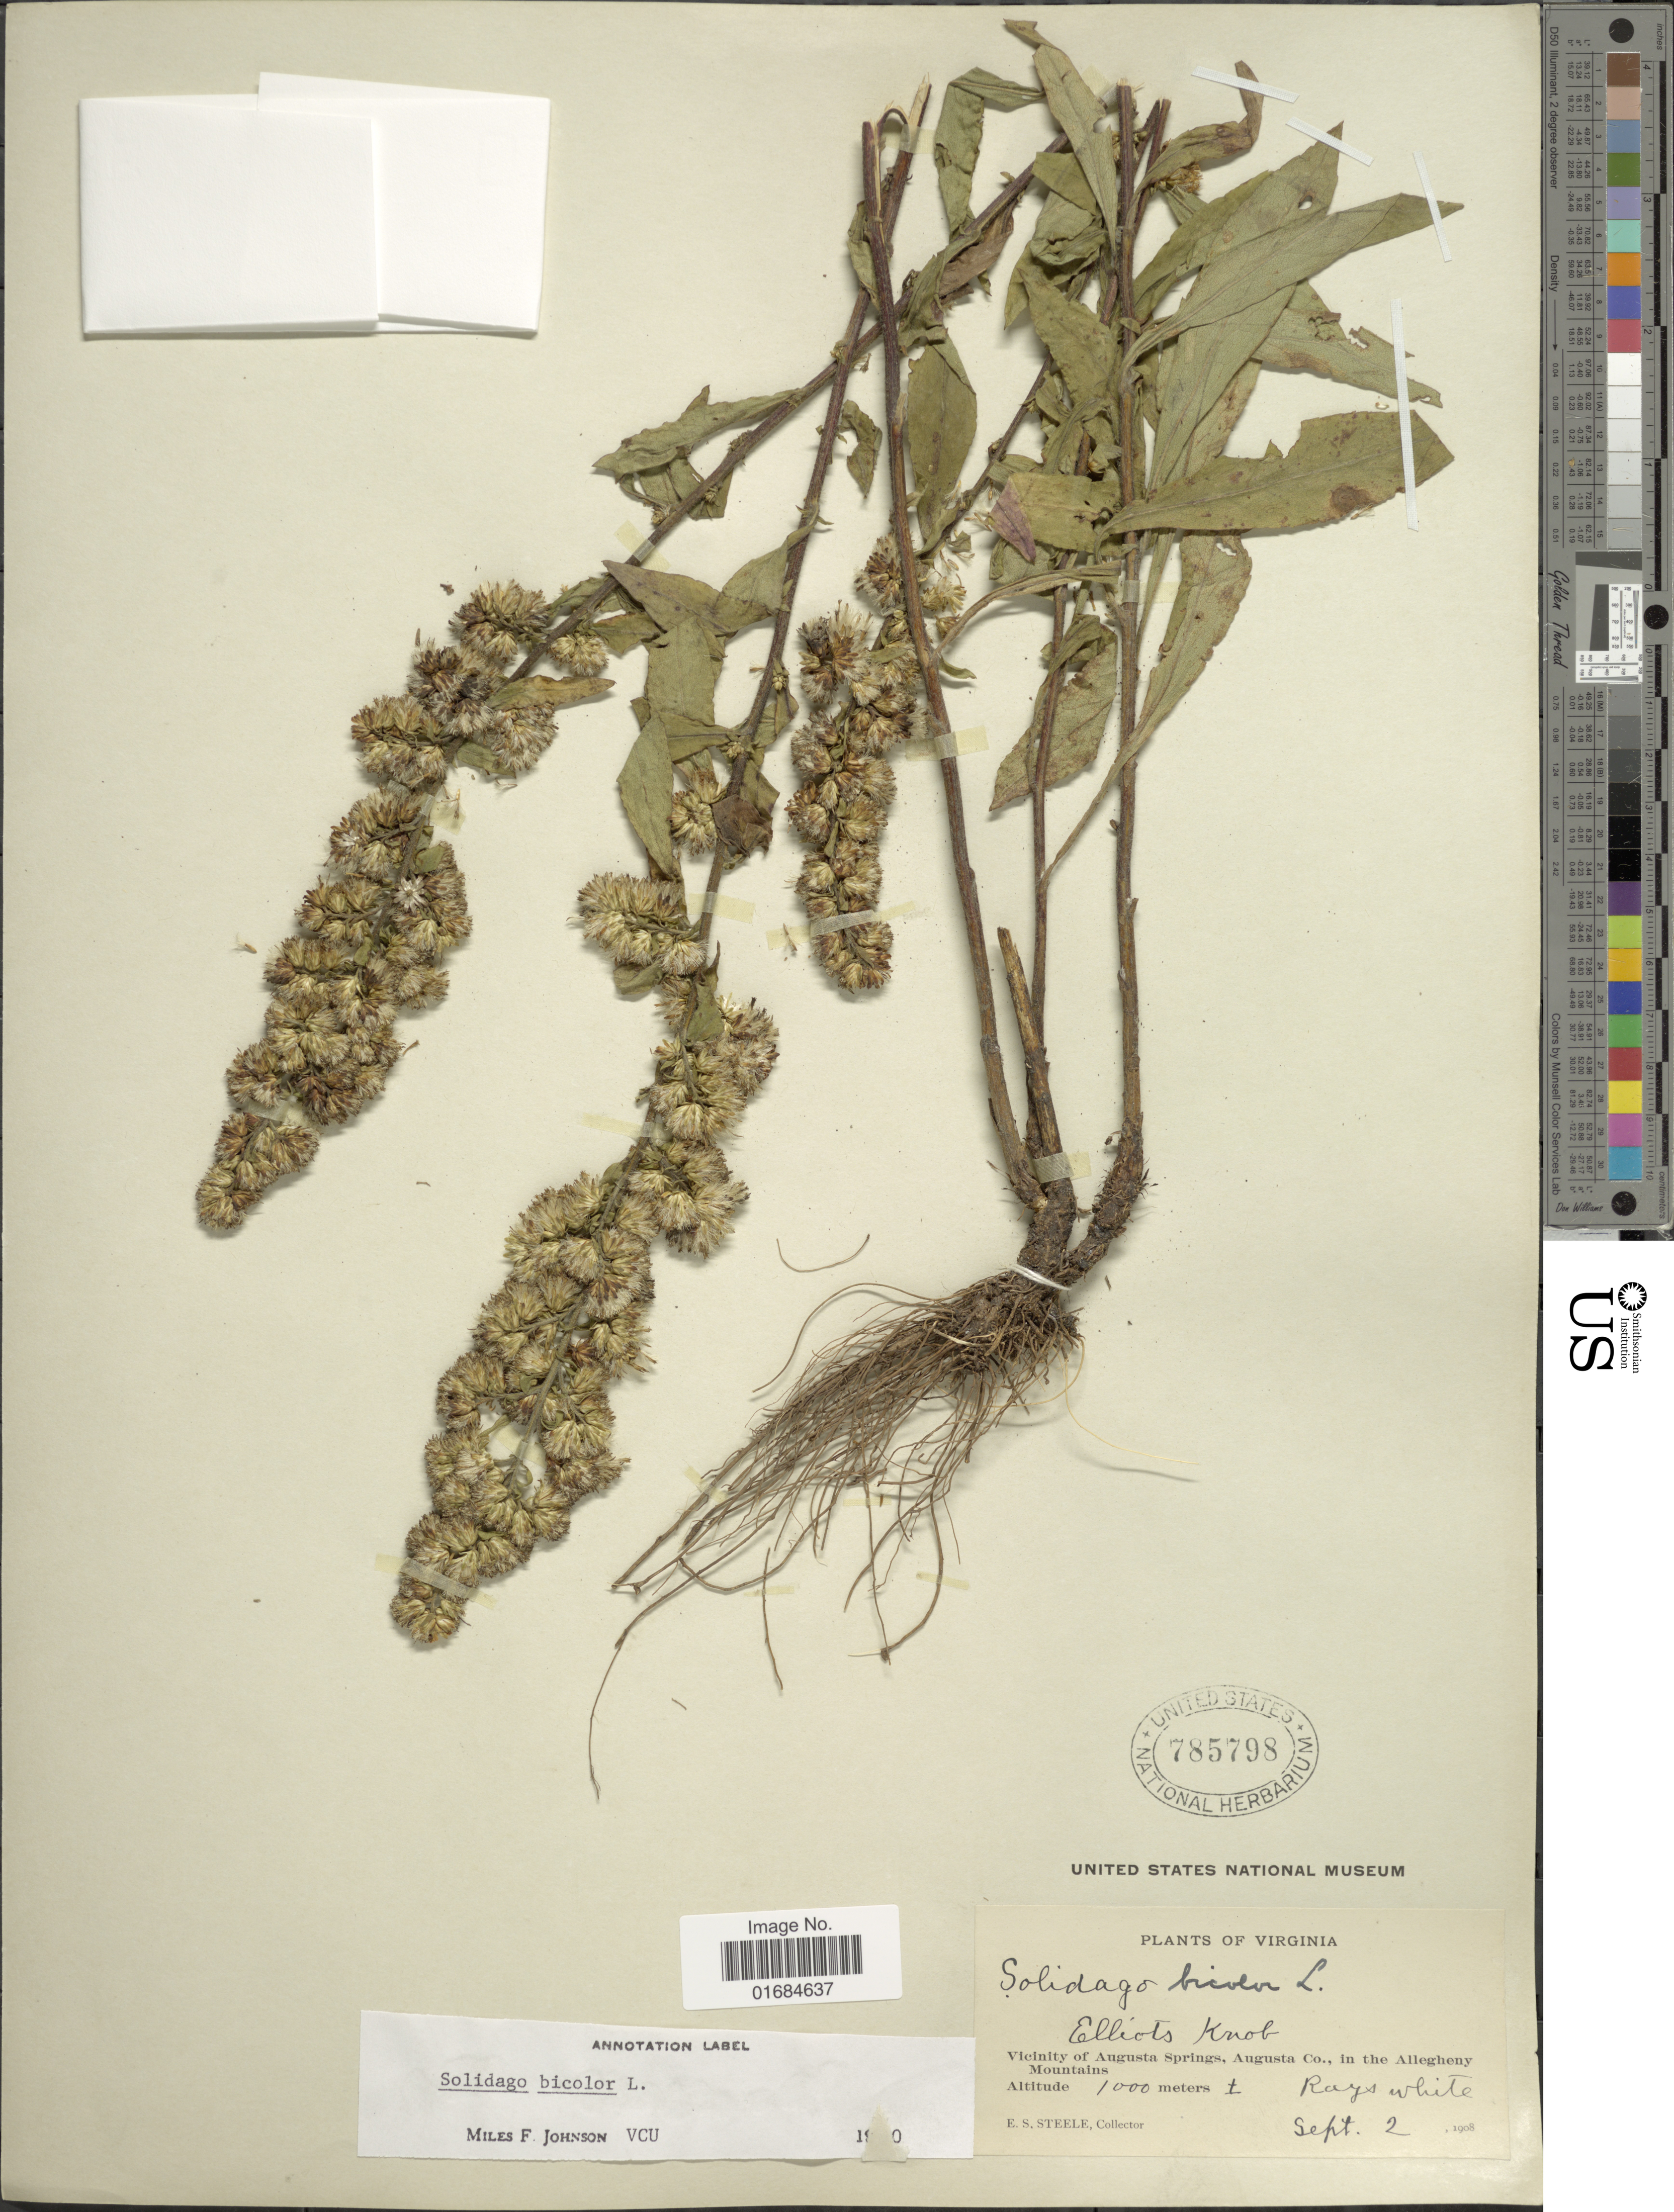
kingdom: Plantae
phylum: Tracheophyta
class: Magnoliopsida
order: Asterales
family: Asteraceae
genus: Solidago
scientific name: Solidago bicolor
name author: L.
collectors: E. Steele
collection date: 1908-09-02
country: United States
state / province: Virginia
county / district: Augusta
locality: Vicinity of Augusta Springs, Augusta Co. in the Allegheny Mountains.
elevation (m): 1000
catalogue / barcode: US 785798